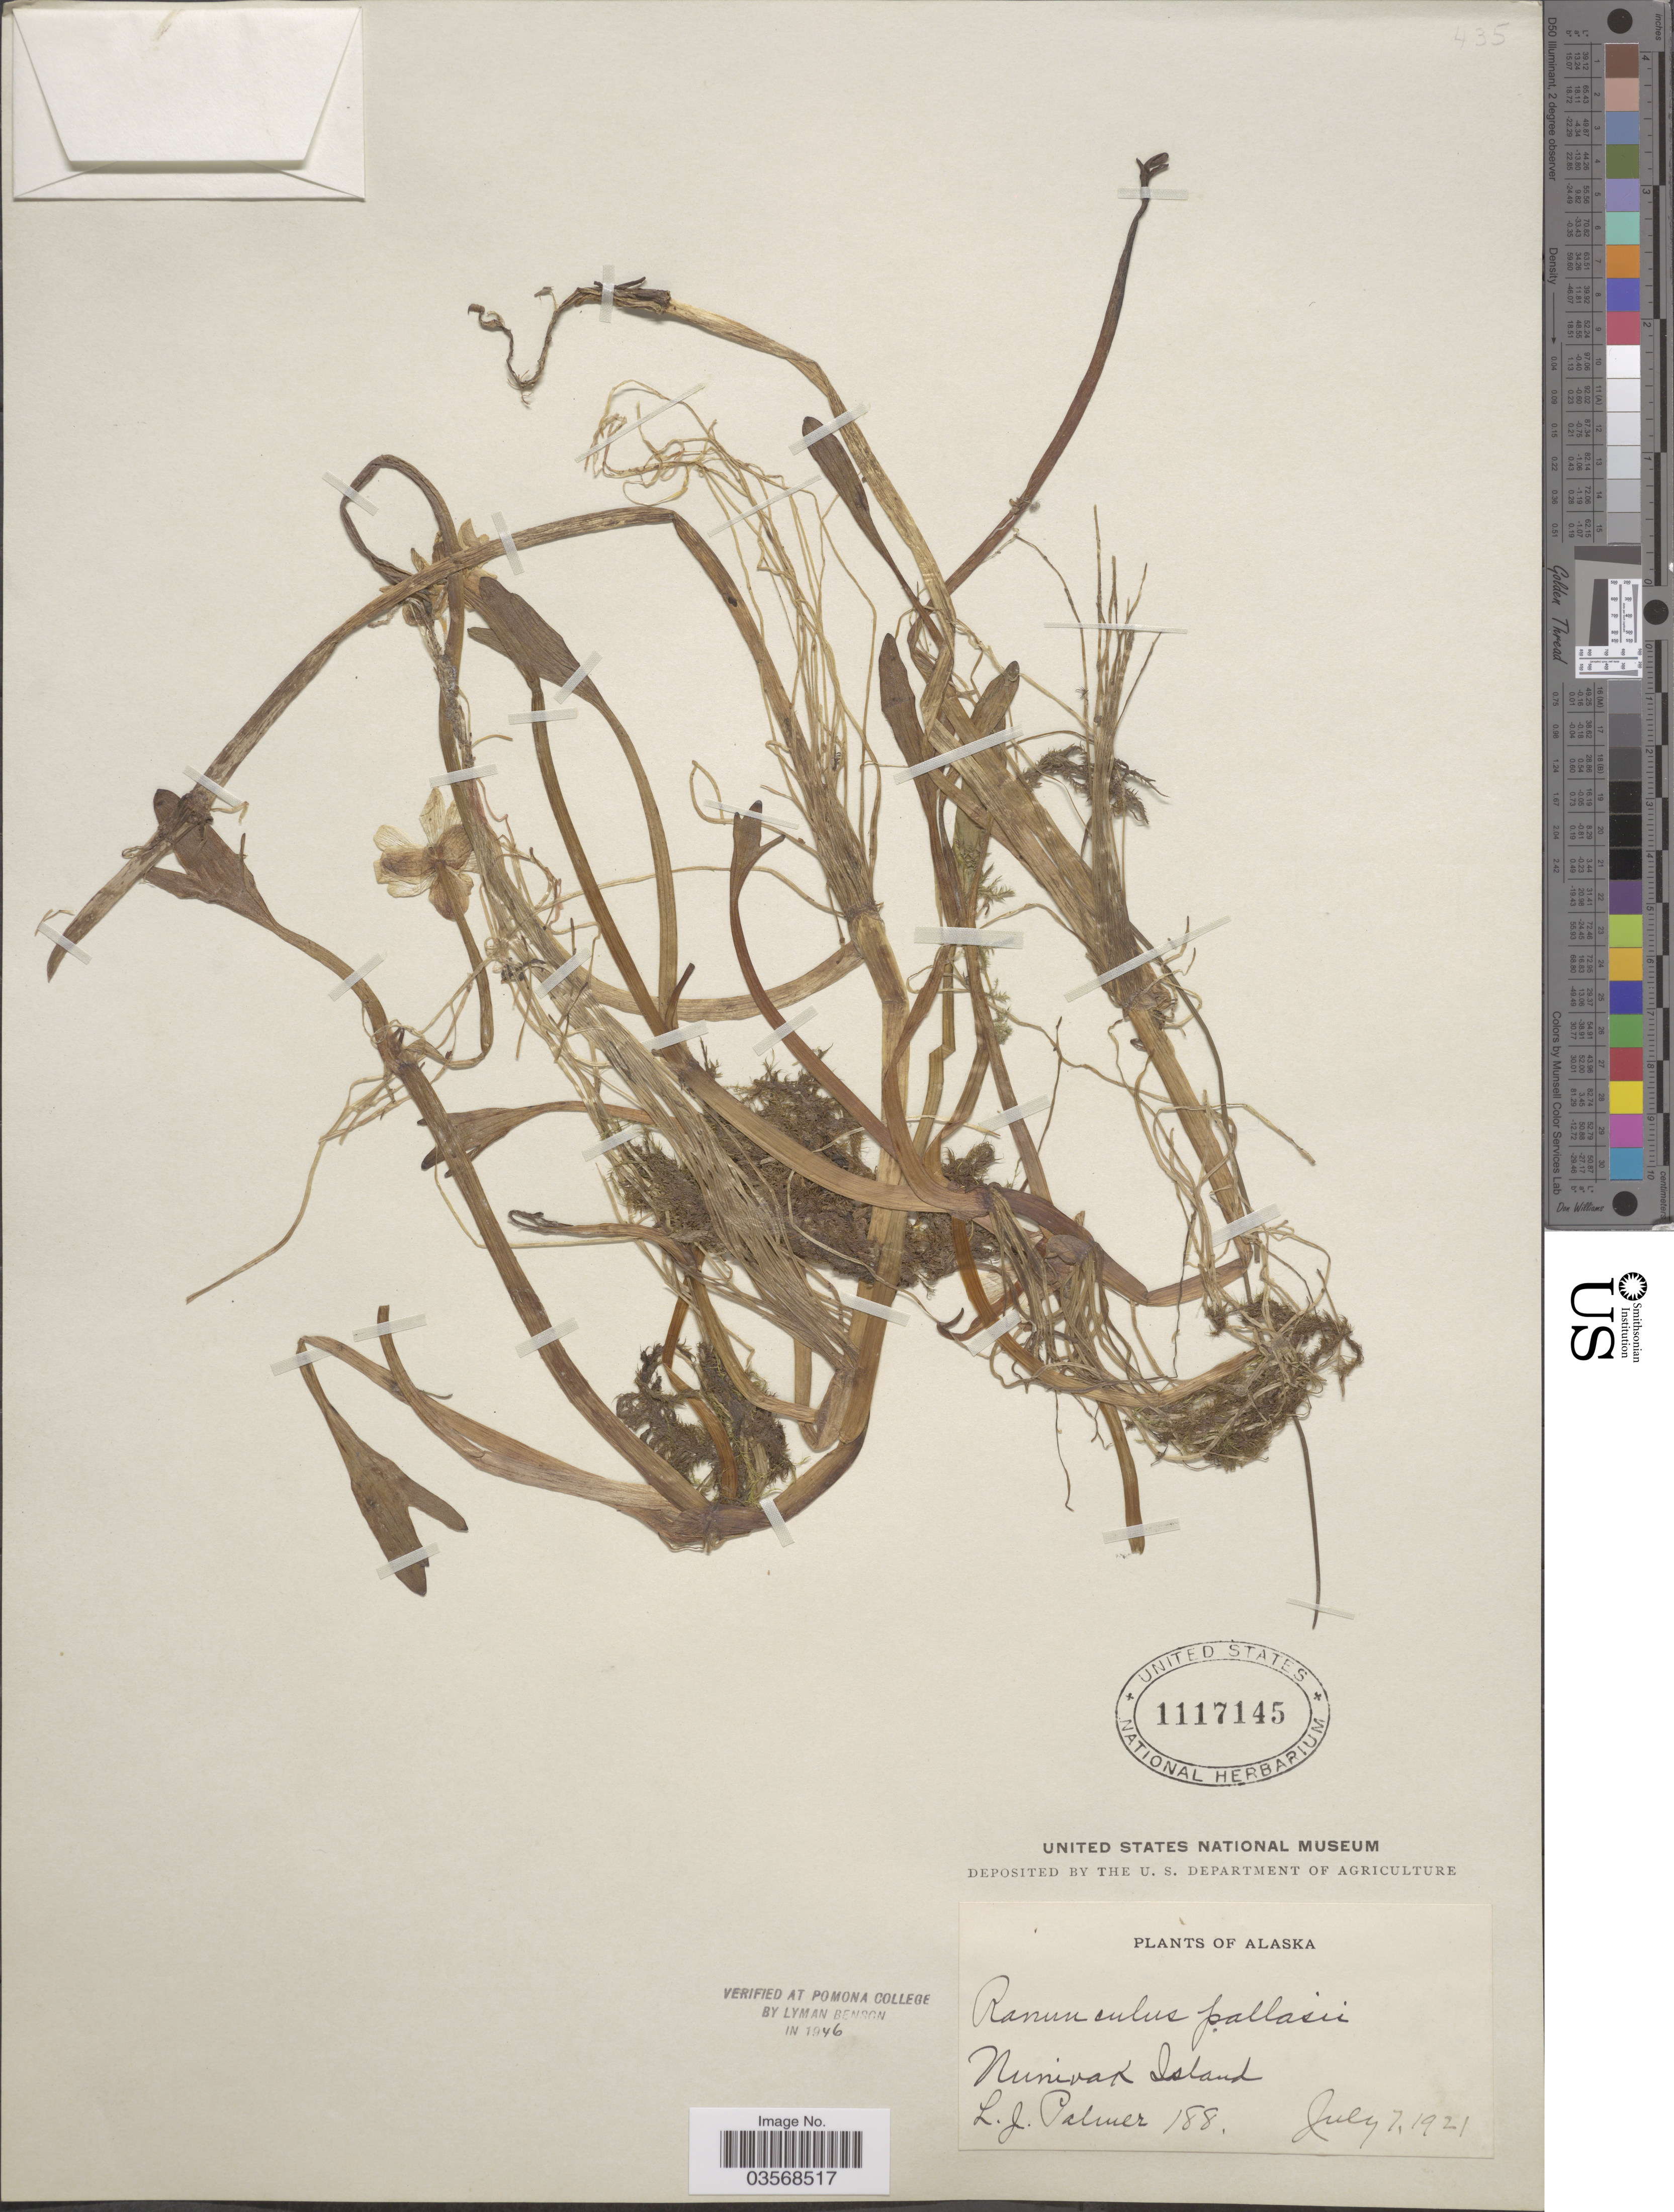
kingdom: Plantae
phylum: Tracheophyta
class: Magnoliopsida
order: Ranunculales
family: Ranunculaceae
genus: Ranunculus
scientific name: Ranunculus pallasii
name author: Schltdl.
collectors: L. J. Palmer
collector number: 188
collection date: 1921-07-07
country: United States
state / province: Alaska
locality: Nunivak Island.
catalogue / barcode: US 1117145